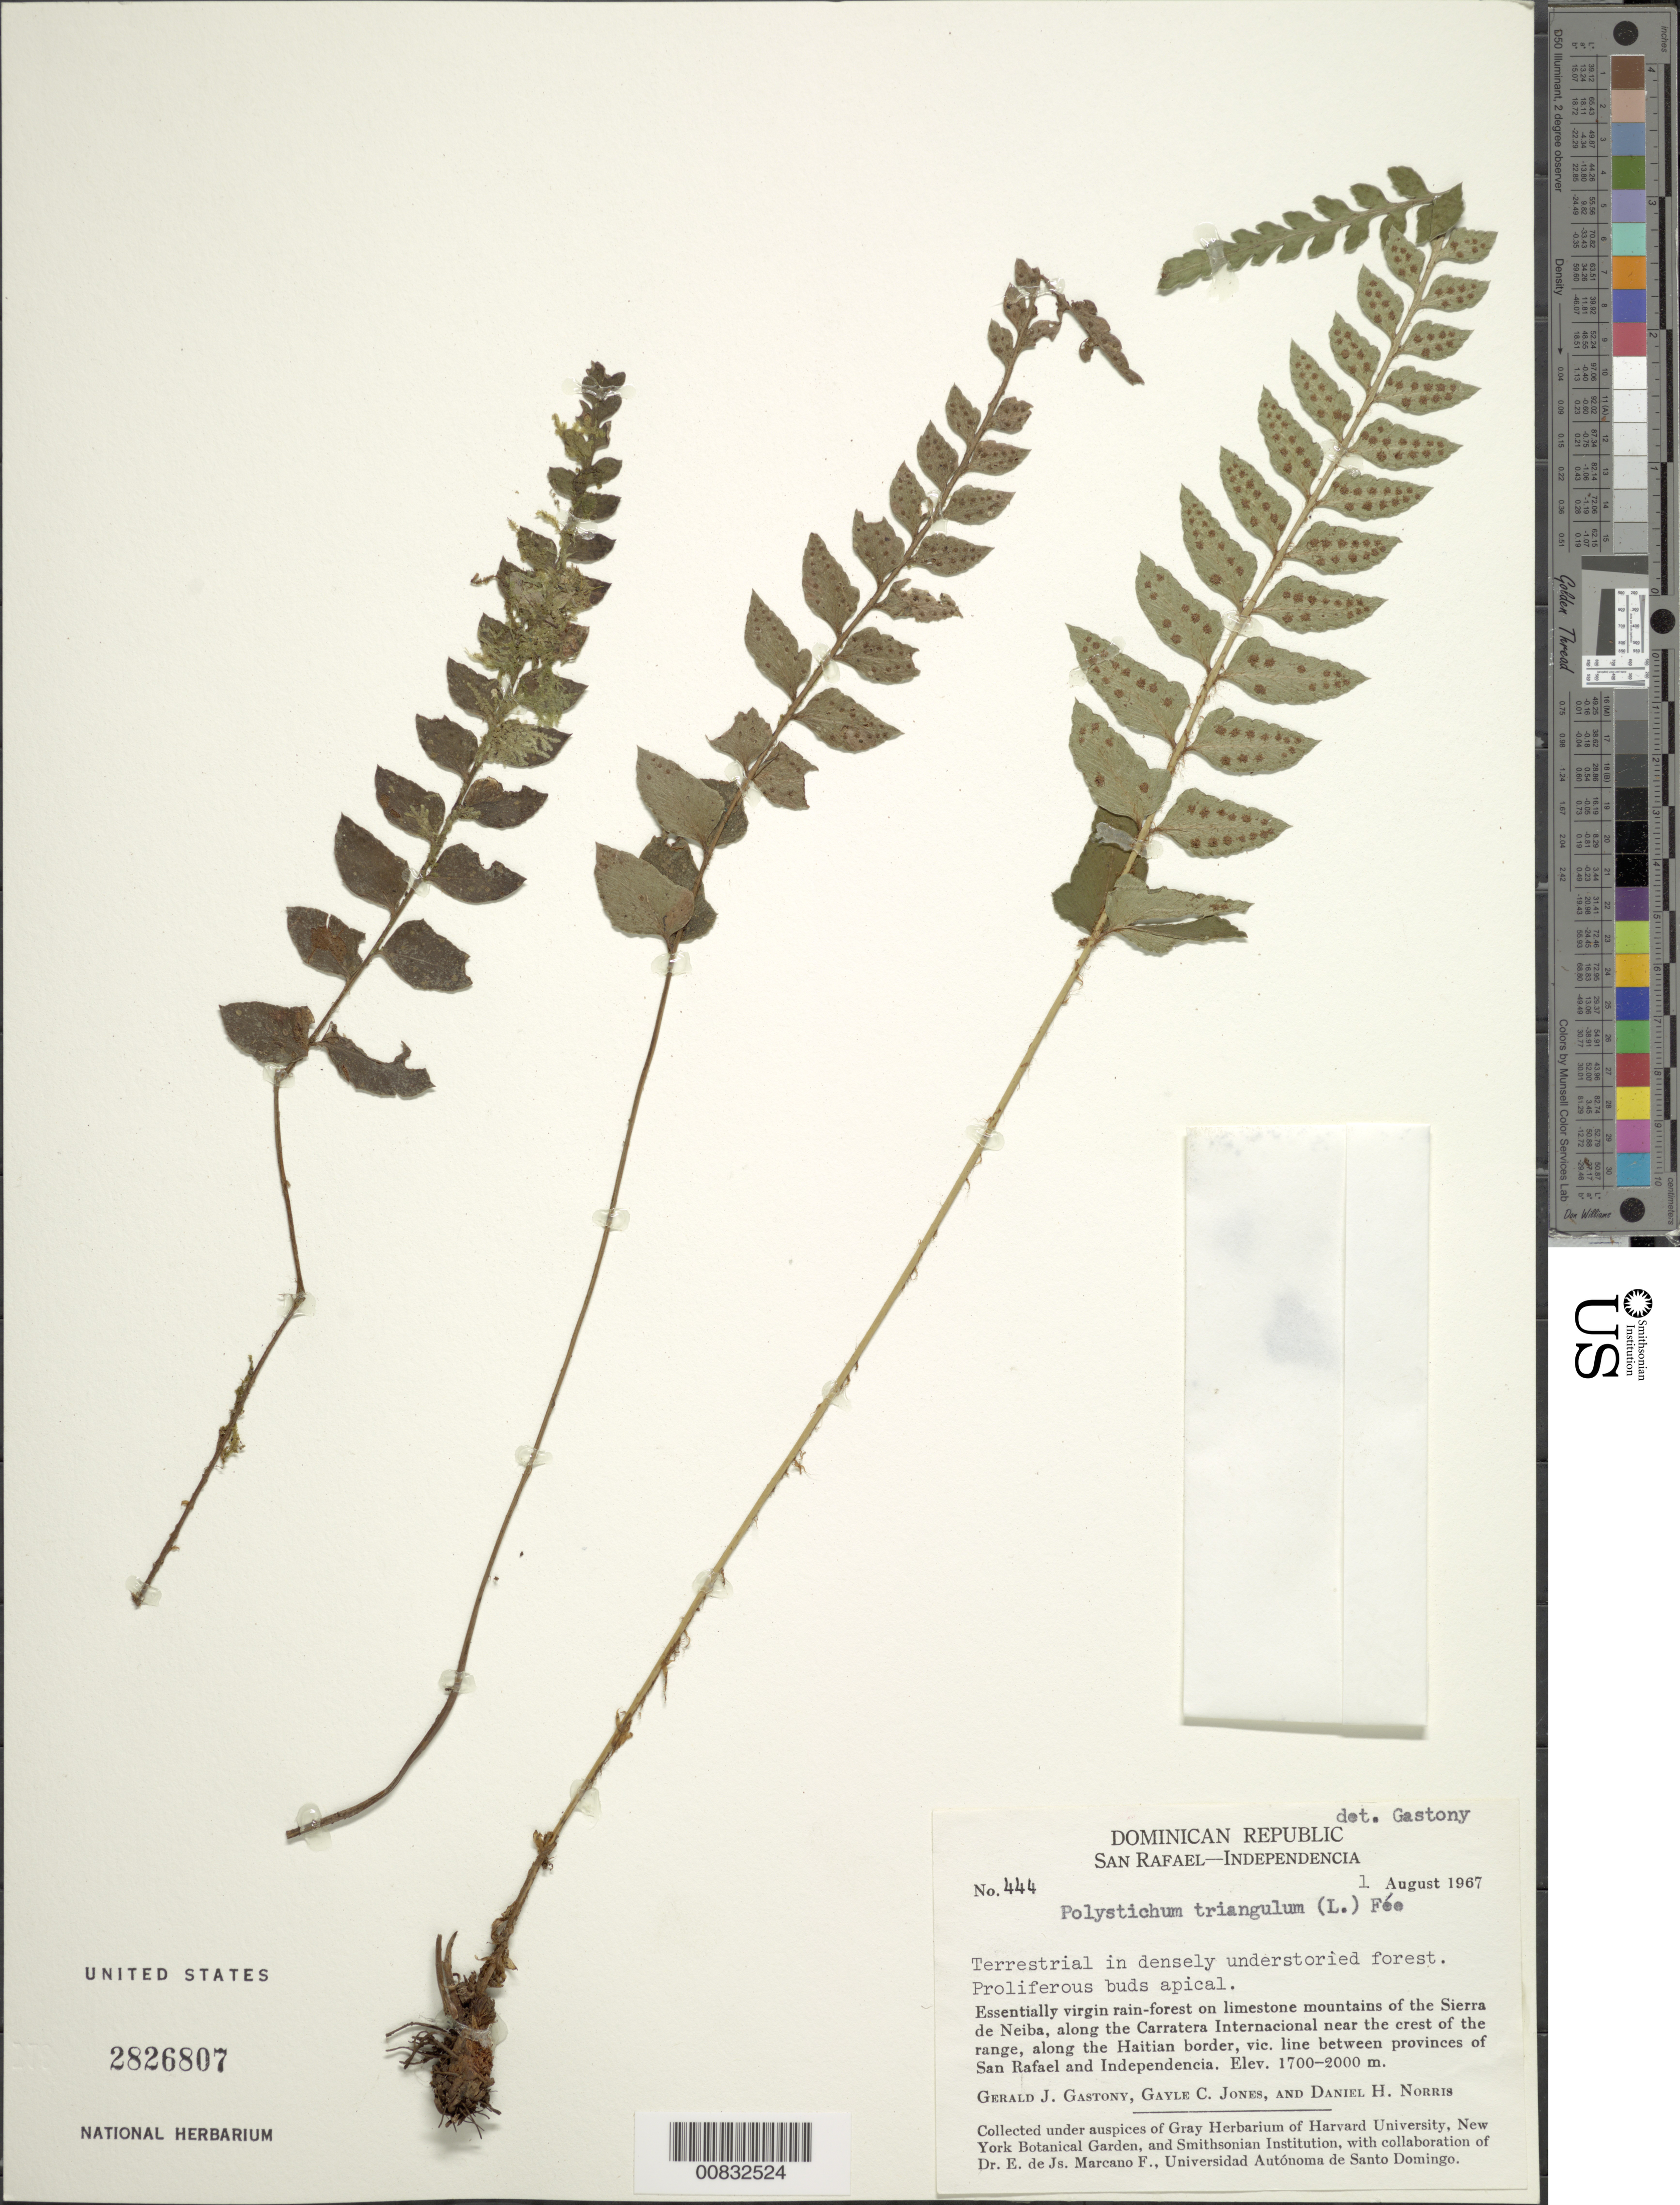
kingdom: Plantae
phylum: Tracheophyta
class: Polypodiopsida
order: Polypodiales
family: Dryopteridaceae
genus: Polystichum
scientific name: Polystichum triangulum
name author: (L.) Fée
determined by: Gastony, Gerald J.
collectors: G. Gastony, G. C. Jones & D. H. Norris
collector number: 444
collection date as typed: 01 Aug 1967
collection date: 1967-08-01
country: Dominican Republic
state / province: Independencia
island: Hispaniola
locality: San Rafael-Independencia, Sierra de Neiba, Carretera Internacional, along Haitian border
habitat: Essentially virgin rainforest on limestone mountains; densely understoried forest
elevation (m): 1700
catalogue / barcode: US 2826807